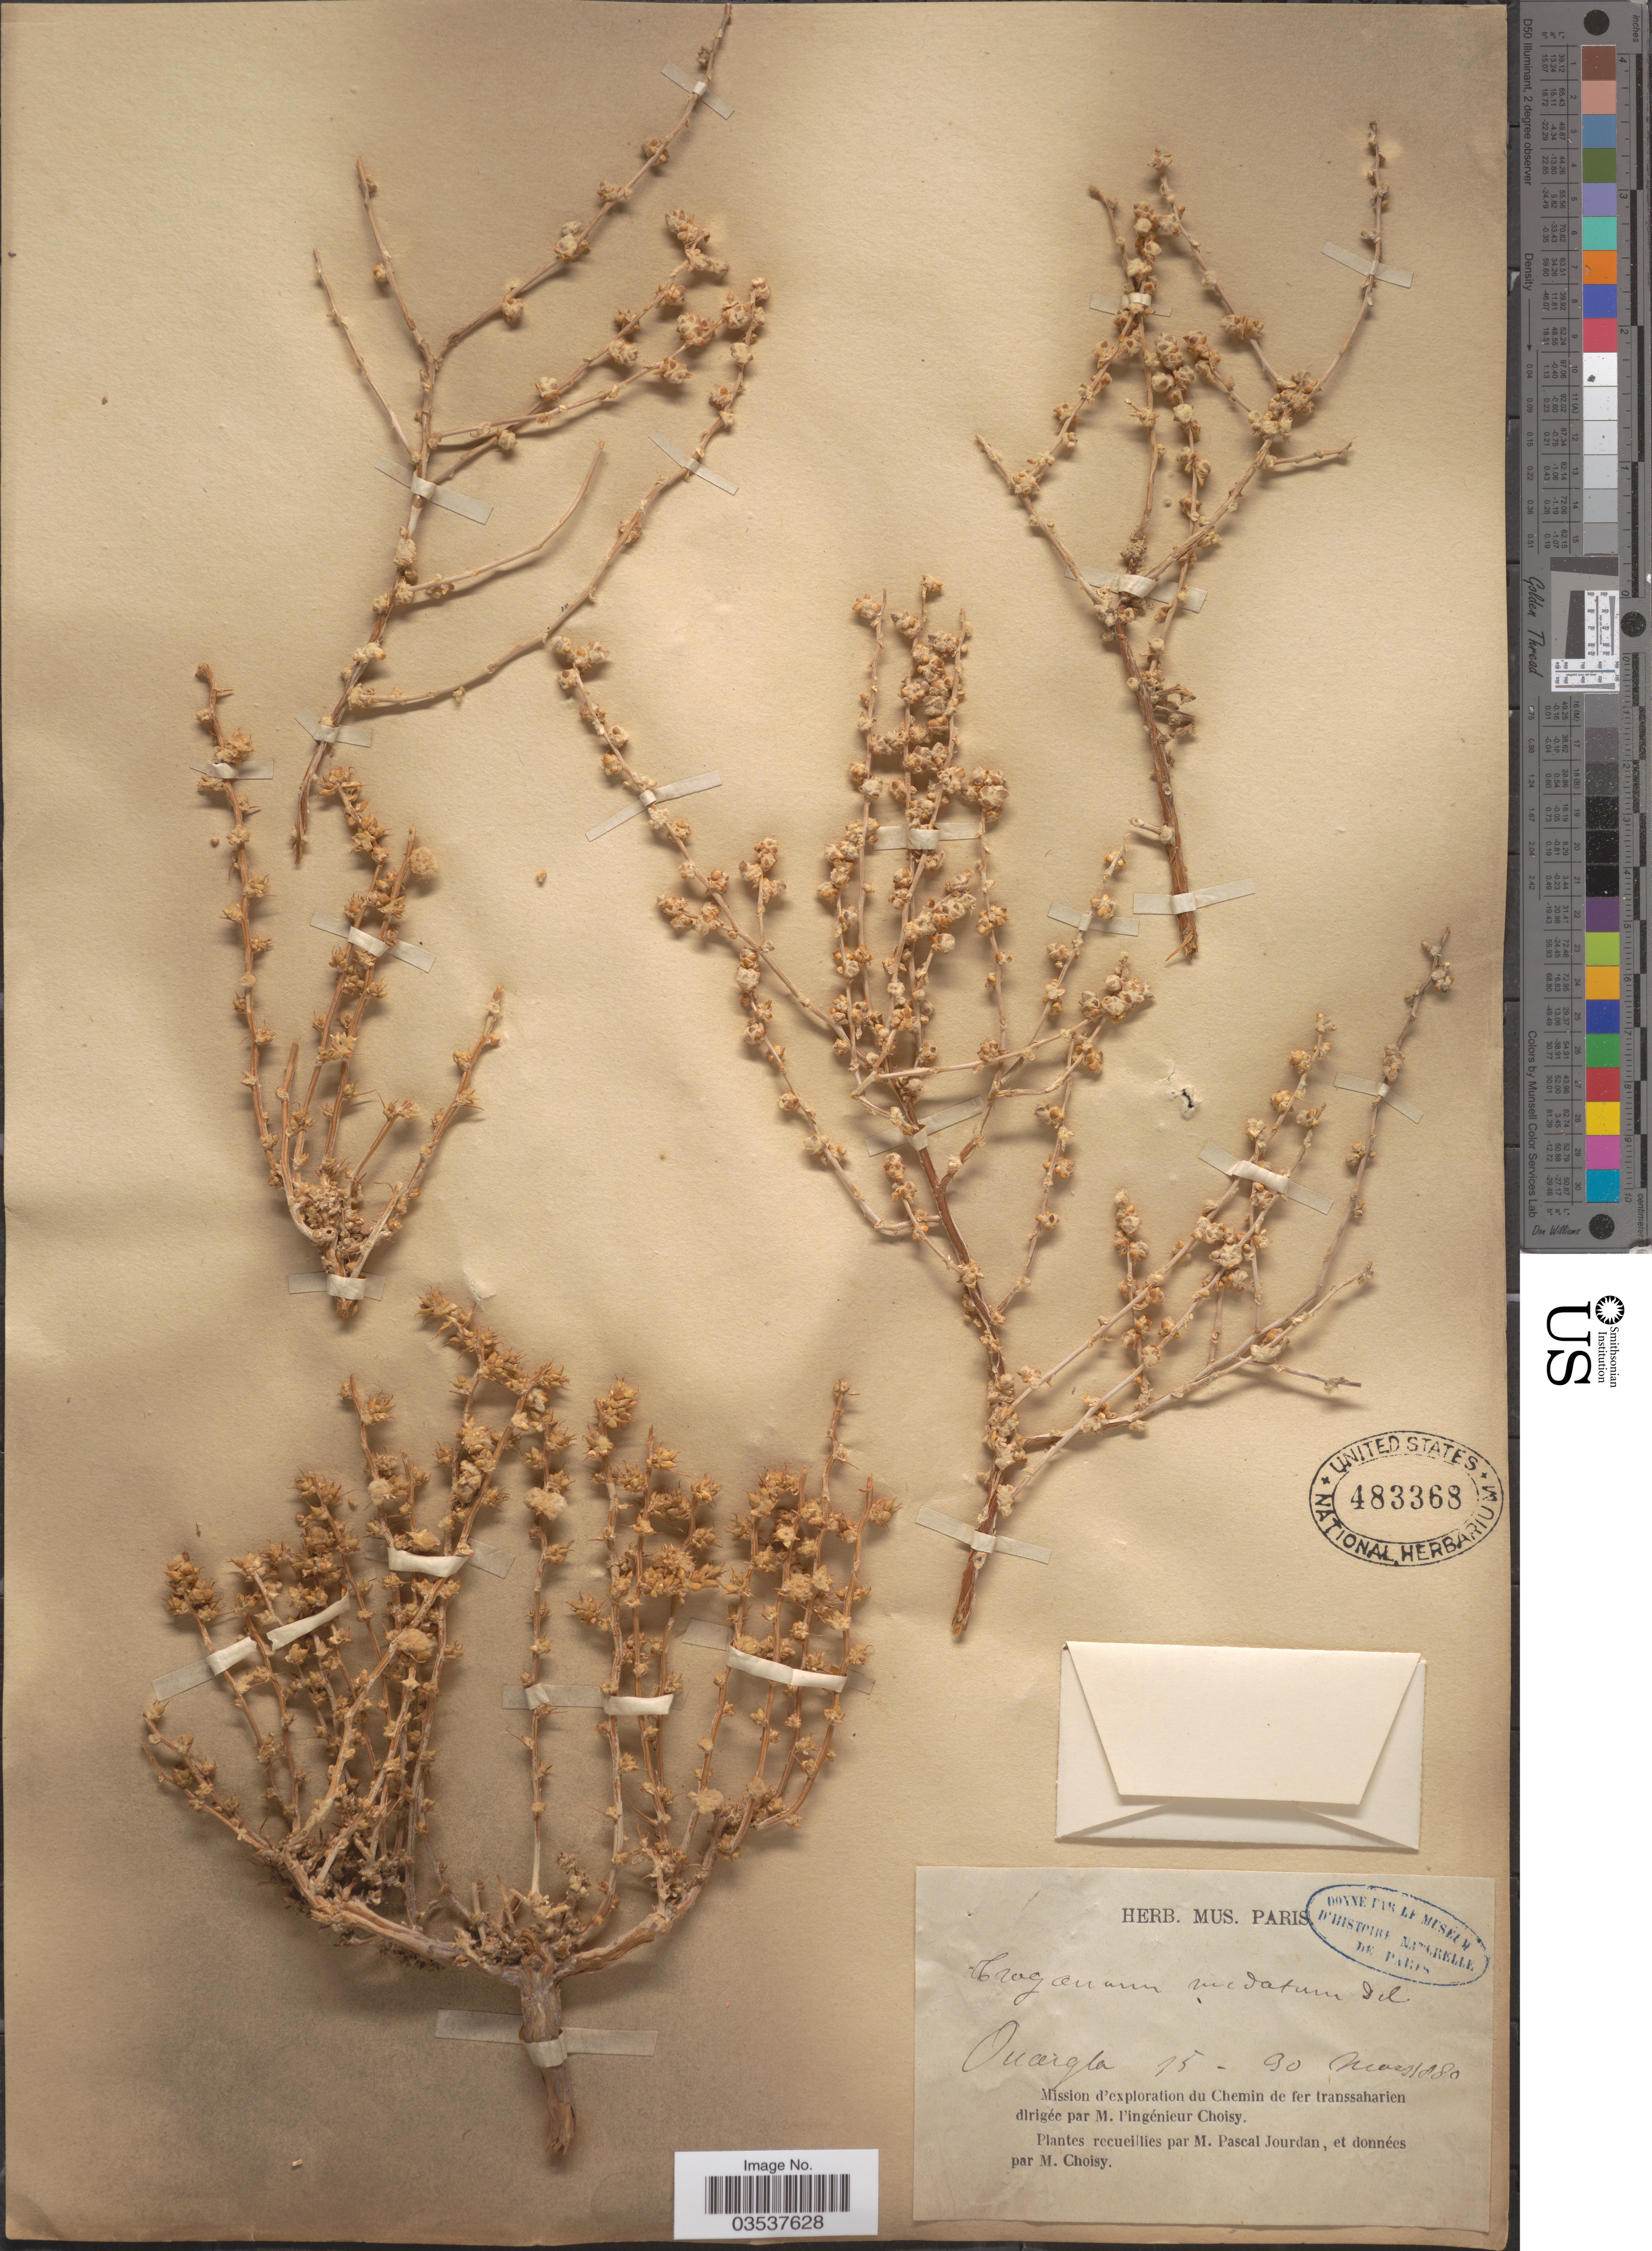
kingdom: Plantae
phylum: Tracheophyta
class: Magnoliopsida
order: Caryophyllales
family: Amaranthaceae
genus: Traganum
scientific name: Traganum nudatum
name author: Delile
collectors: M. Jourdan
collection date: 1880-03-15/1880-03-30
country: Algeria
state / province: Ouargla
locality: Ouargla. Chemin de fer transsaharien.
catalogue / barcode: US 483368